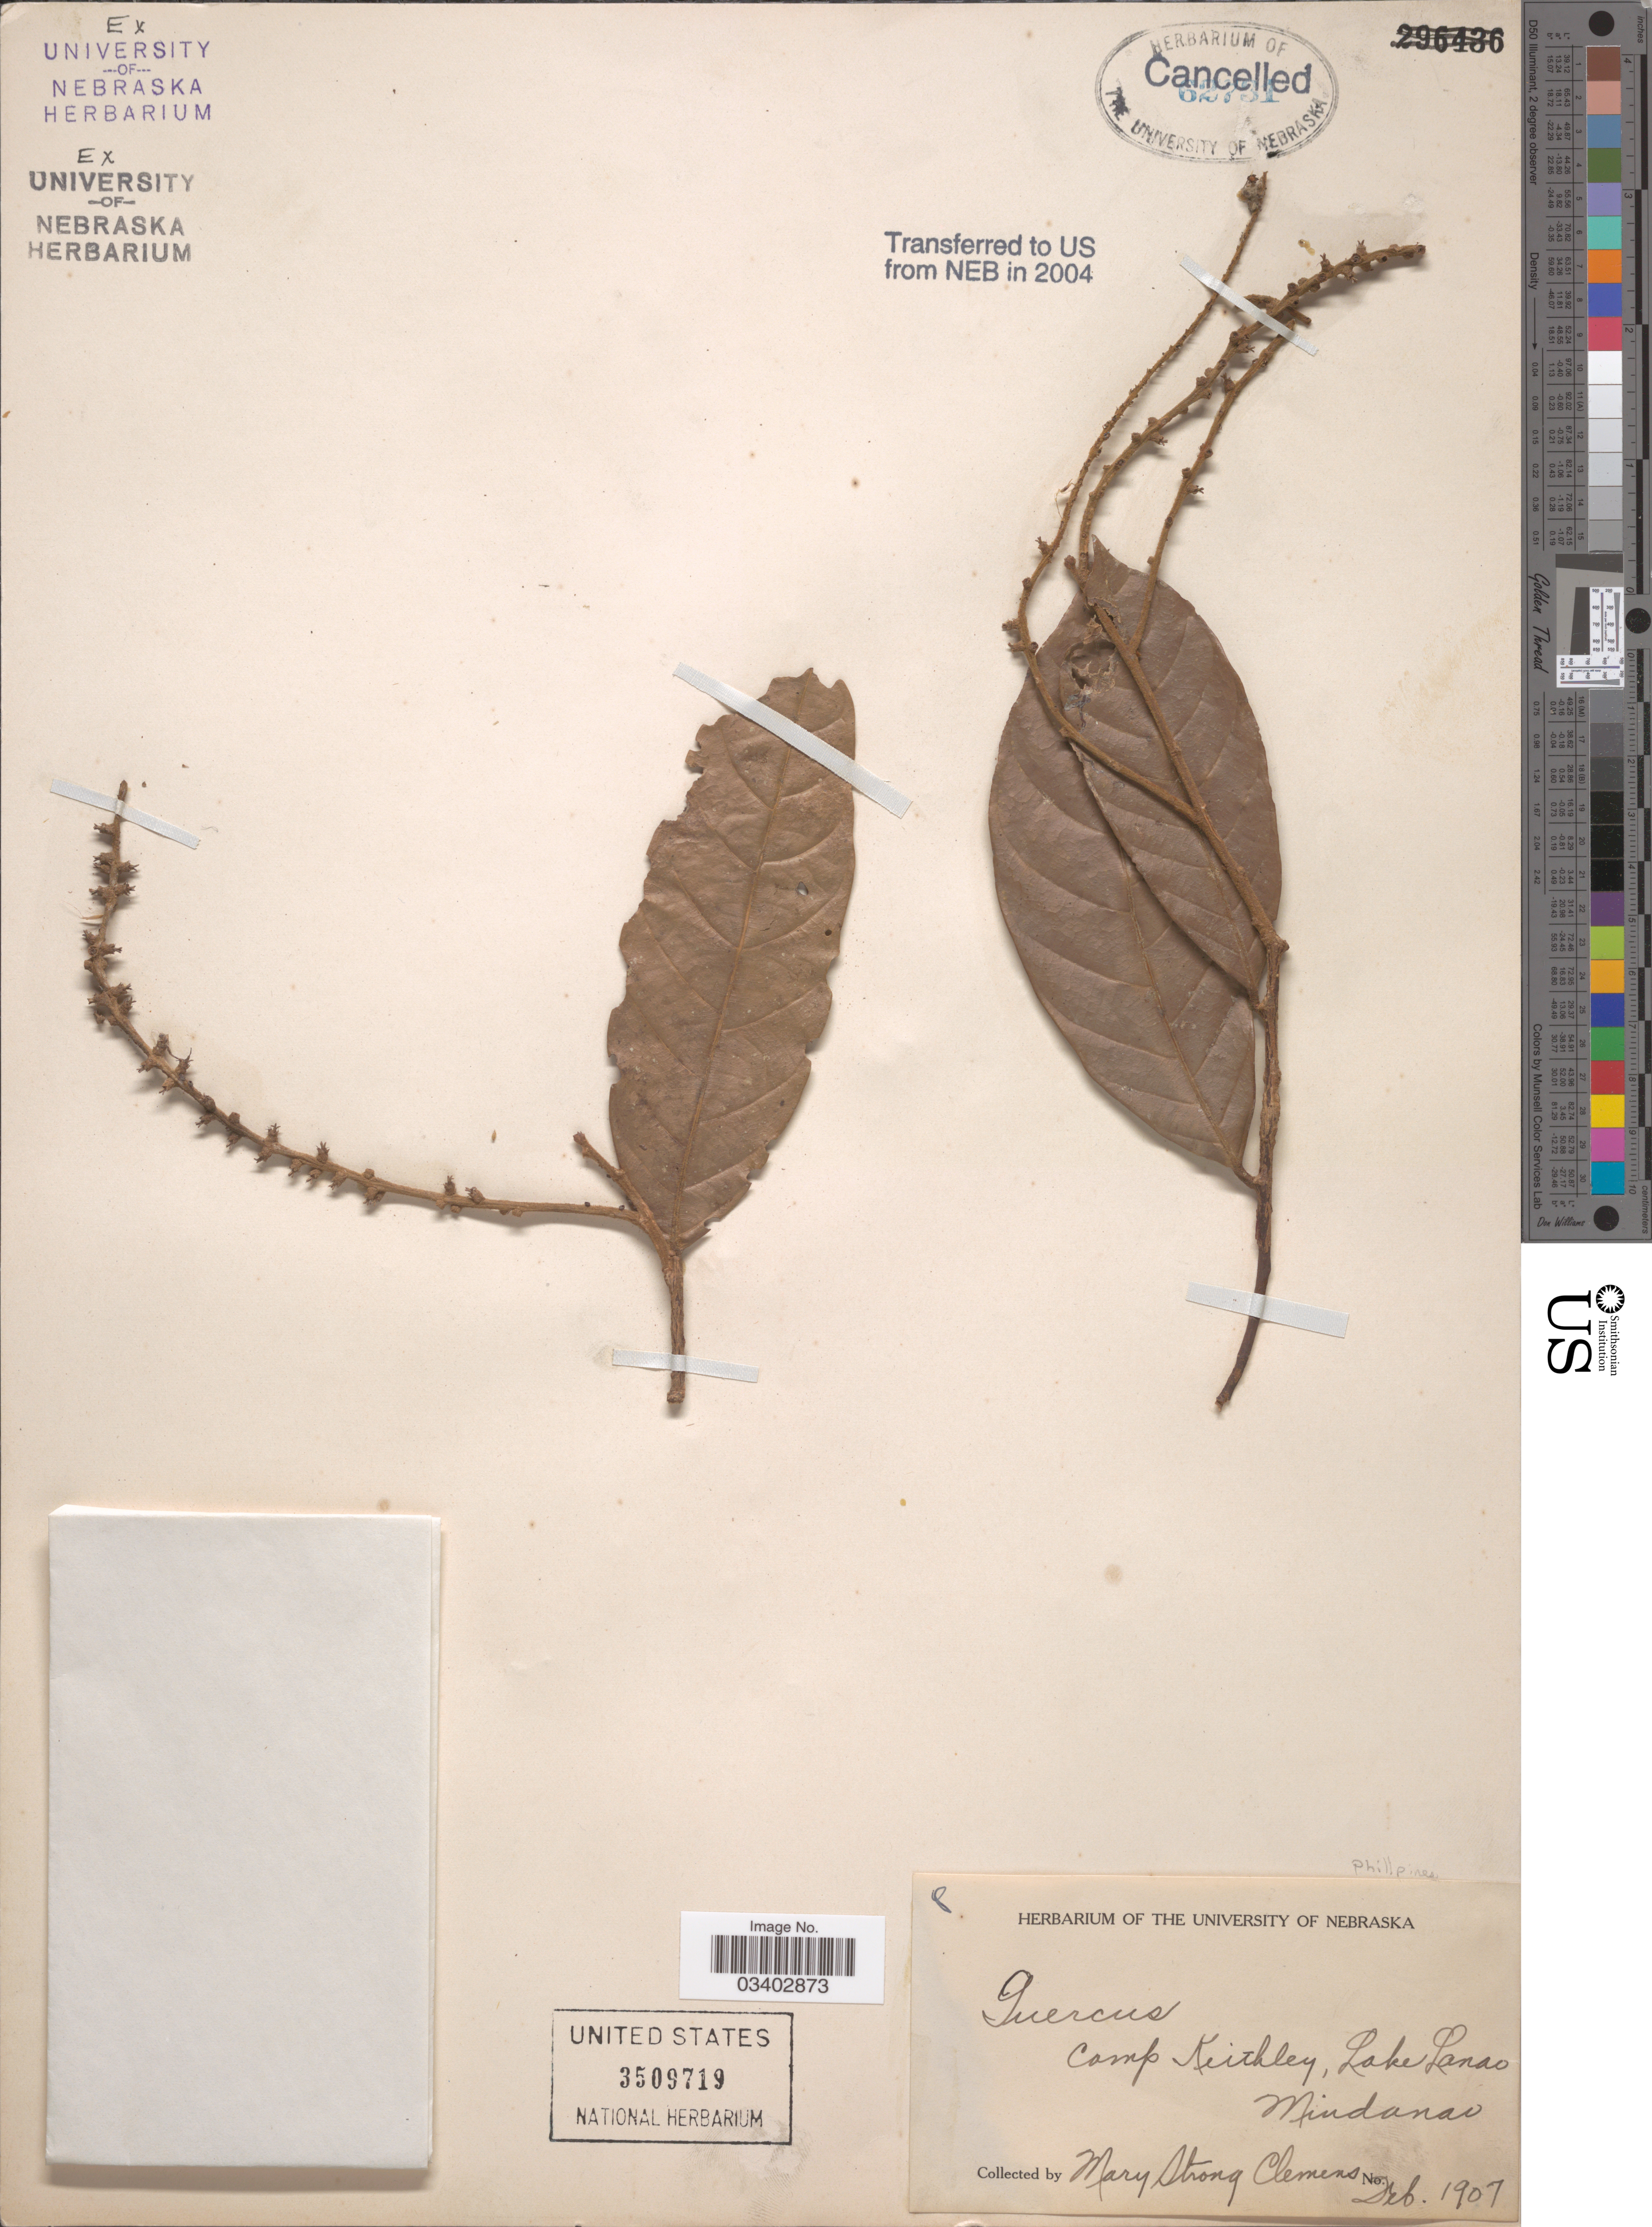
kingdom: Plantae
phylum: Tracheophyta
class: Magnoliopsida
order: Fagales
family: Fagaceae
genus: Lithocarpus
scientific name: Lithocarpus sp.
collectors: M. S. Clemens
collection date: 1907-02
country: Philippines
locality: Camp Keithley, Lake Lanao, Mindanao.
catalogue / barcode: US 3509719